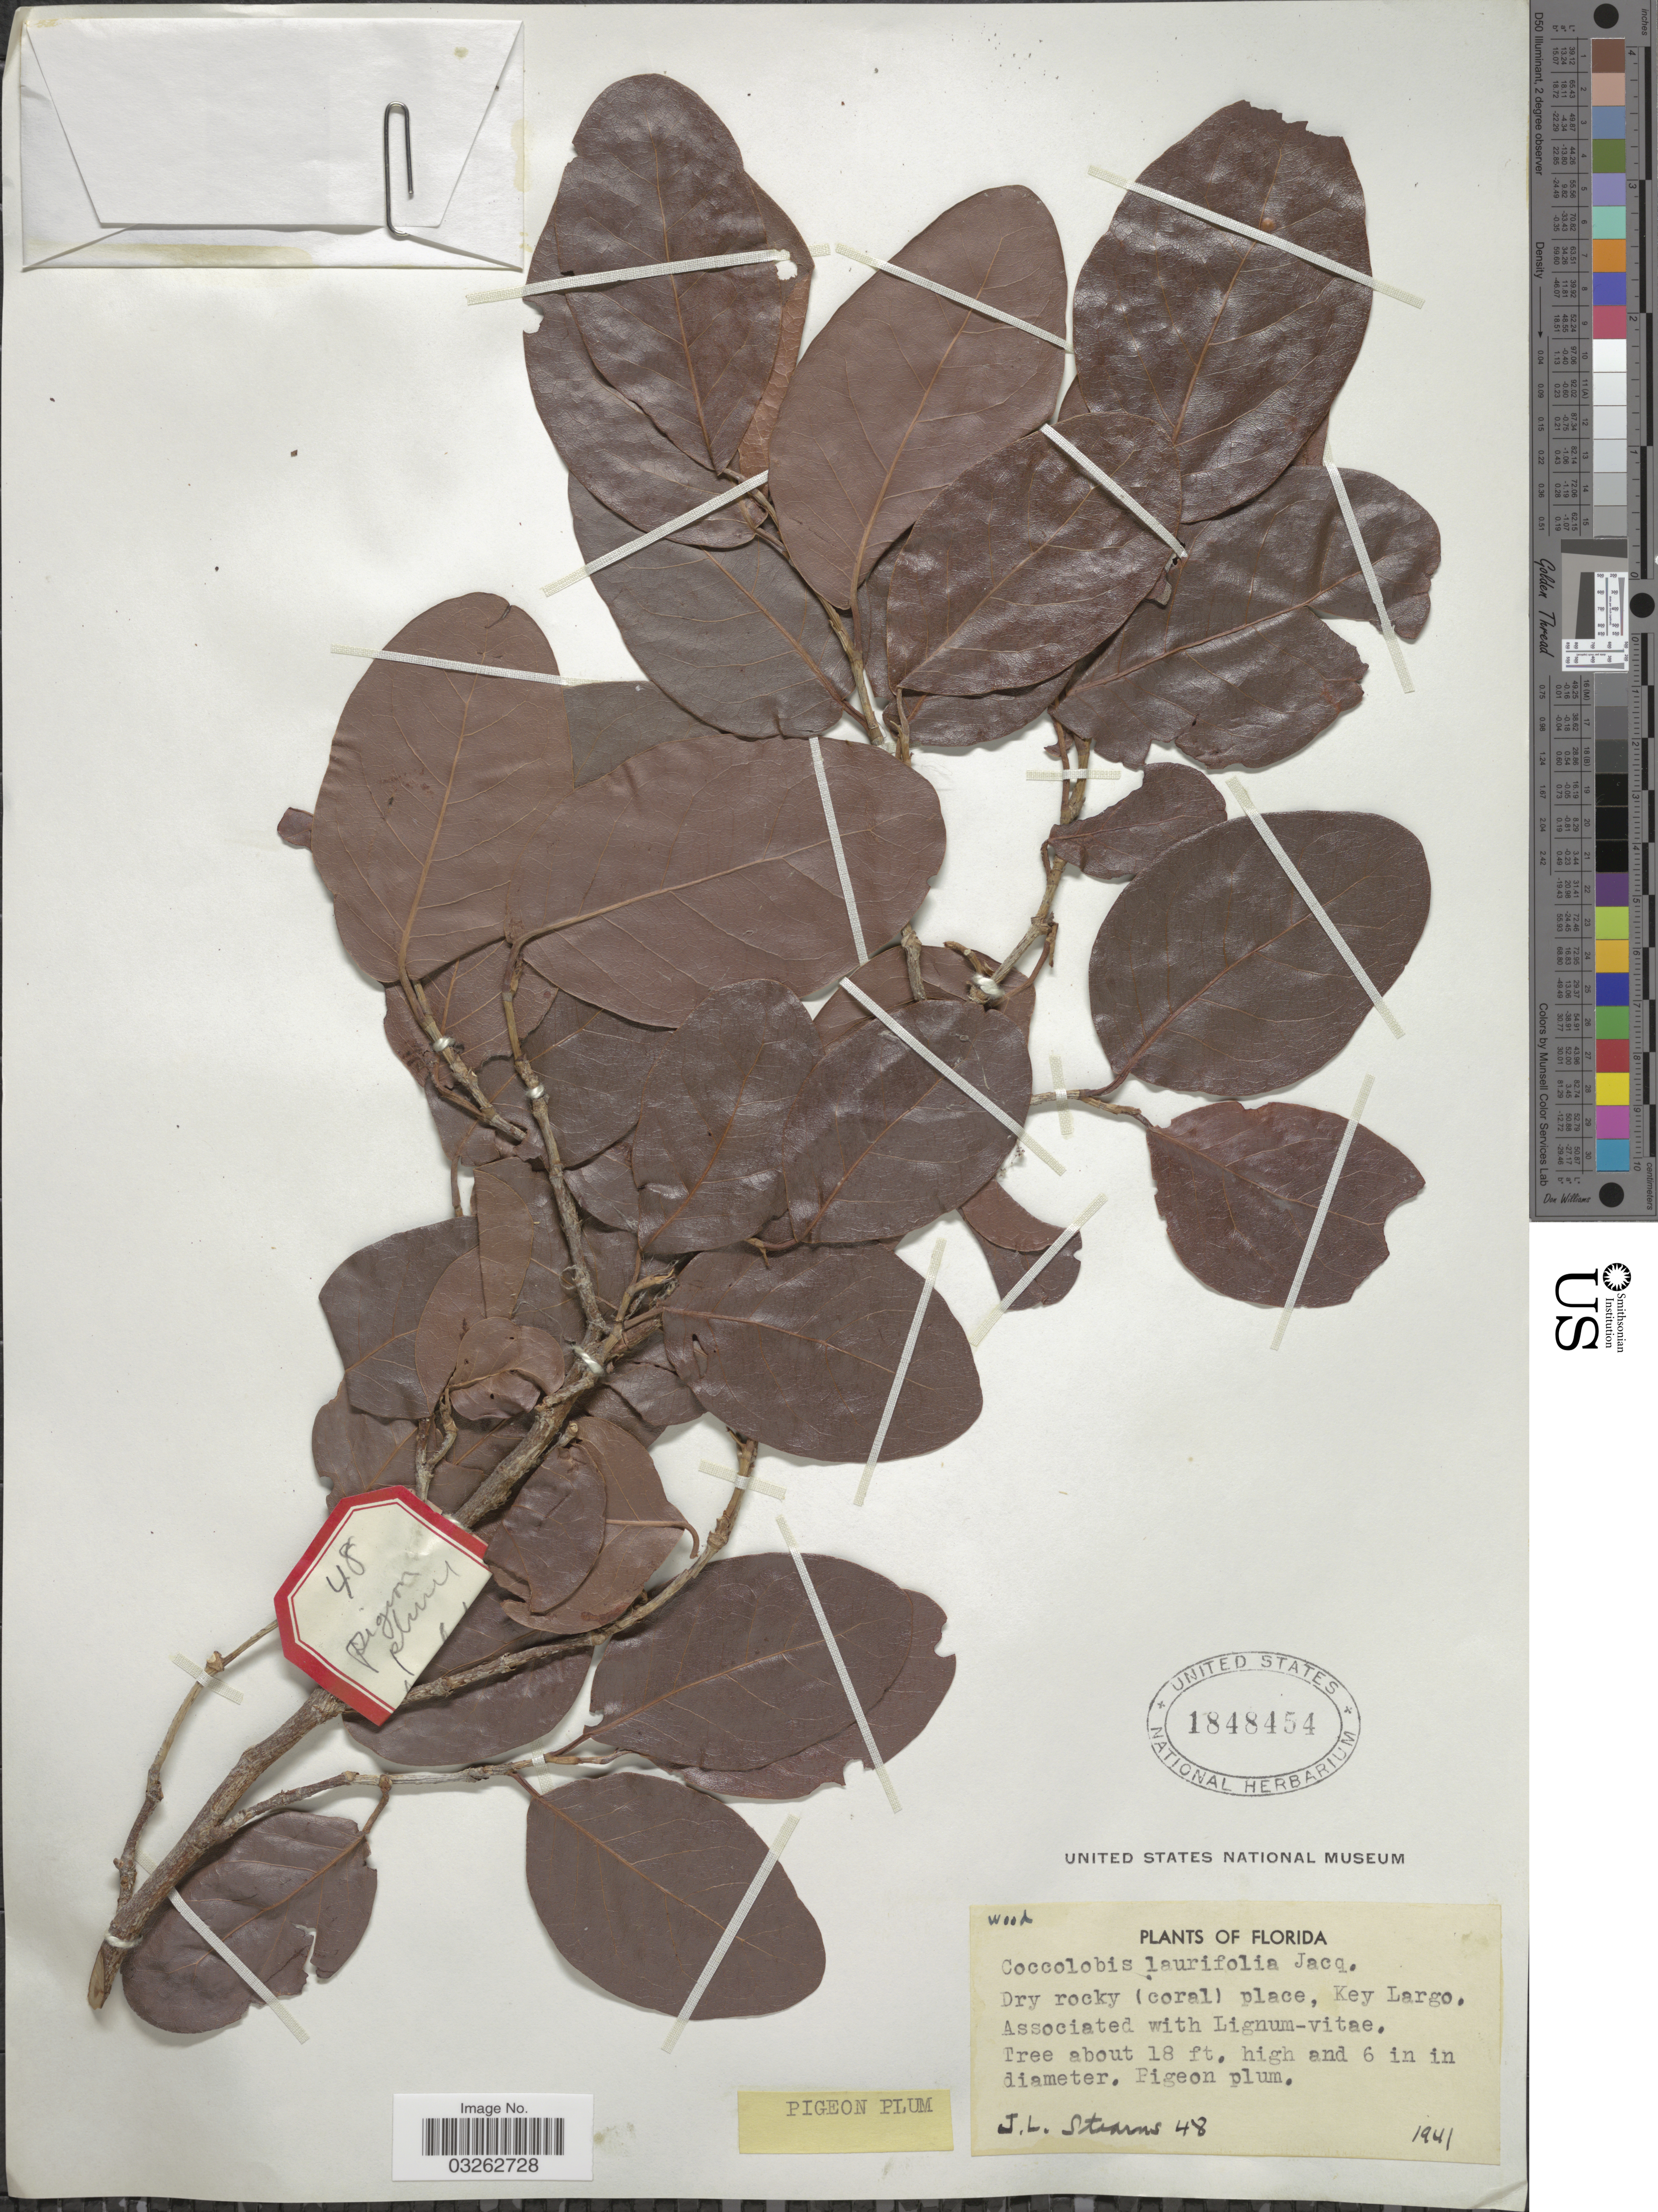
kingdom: Plantae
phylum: Tracheophyta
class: Magnoliopsida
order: Caryophyllales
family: Polygonaceae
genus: Coccoloba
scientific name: Coccoloba diversifolia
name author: Jacq.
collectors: J. Stearns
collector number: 48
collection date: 1941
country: United States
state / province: Florida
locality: Key Largo.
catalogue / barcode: US 1848454